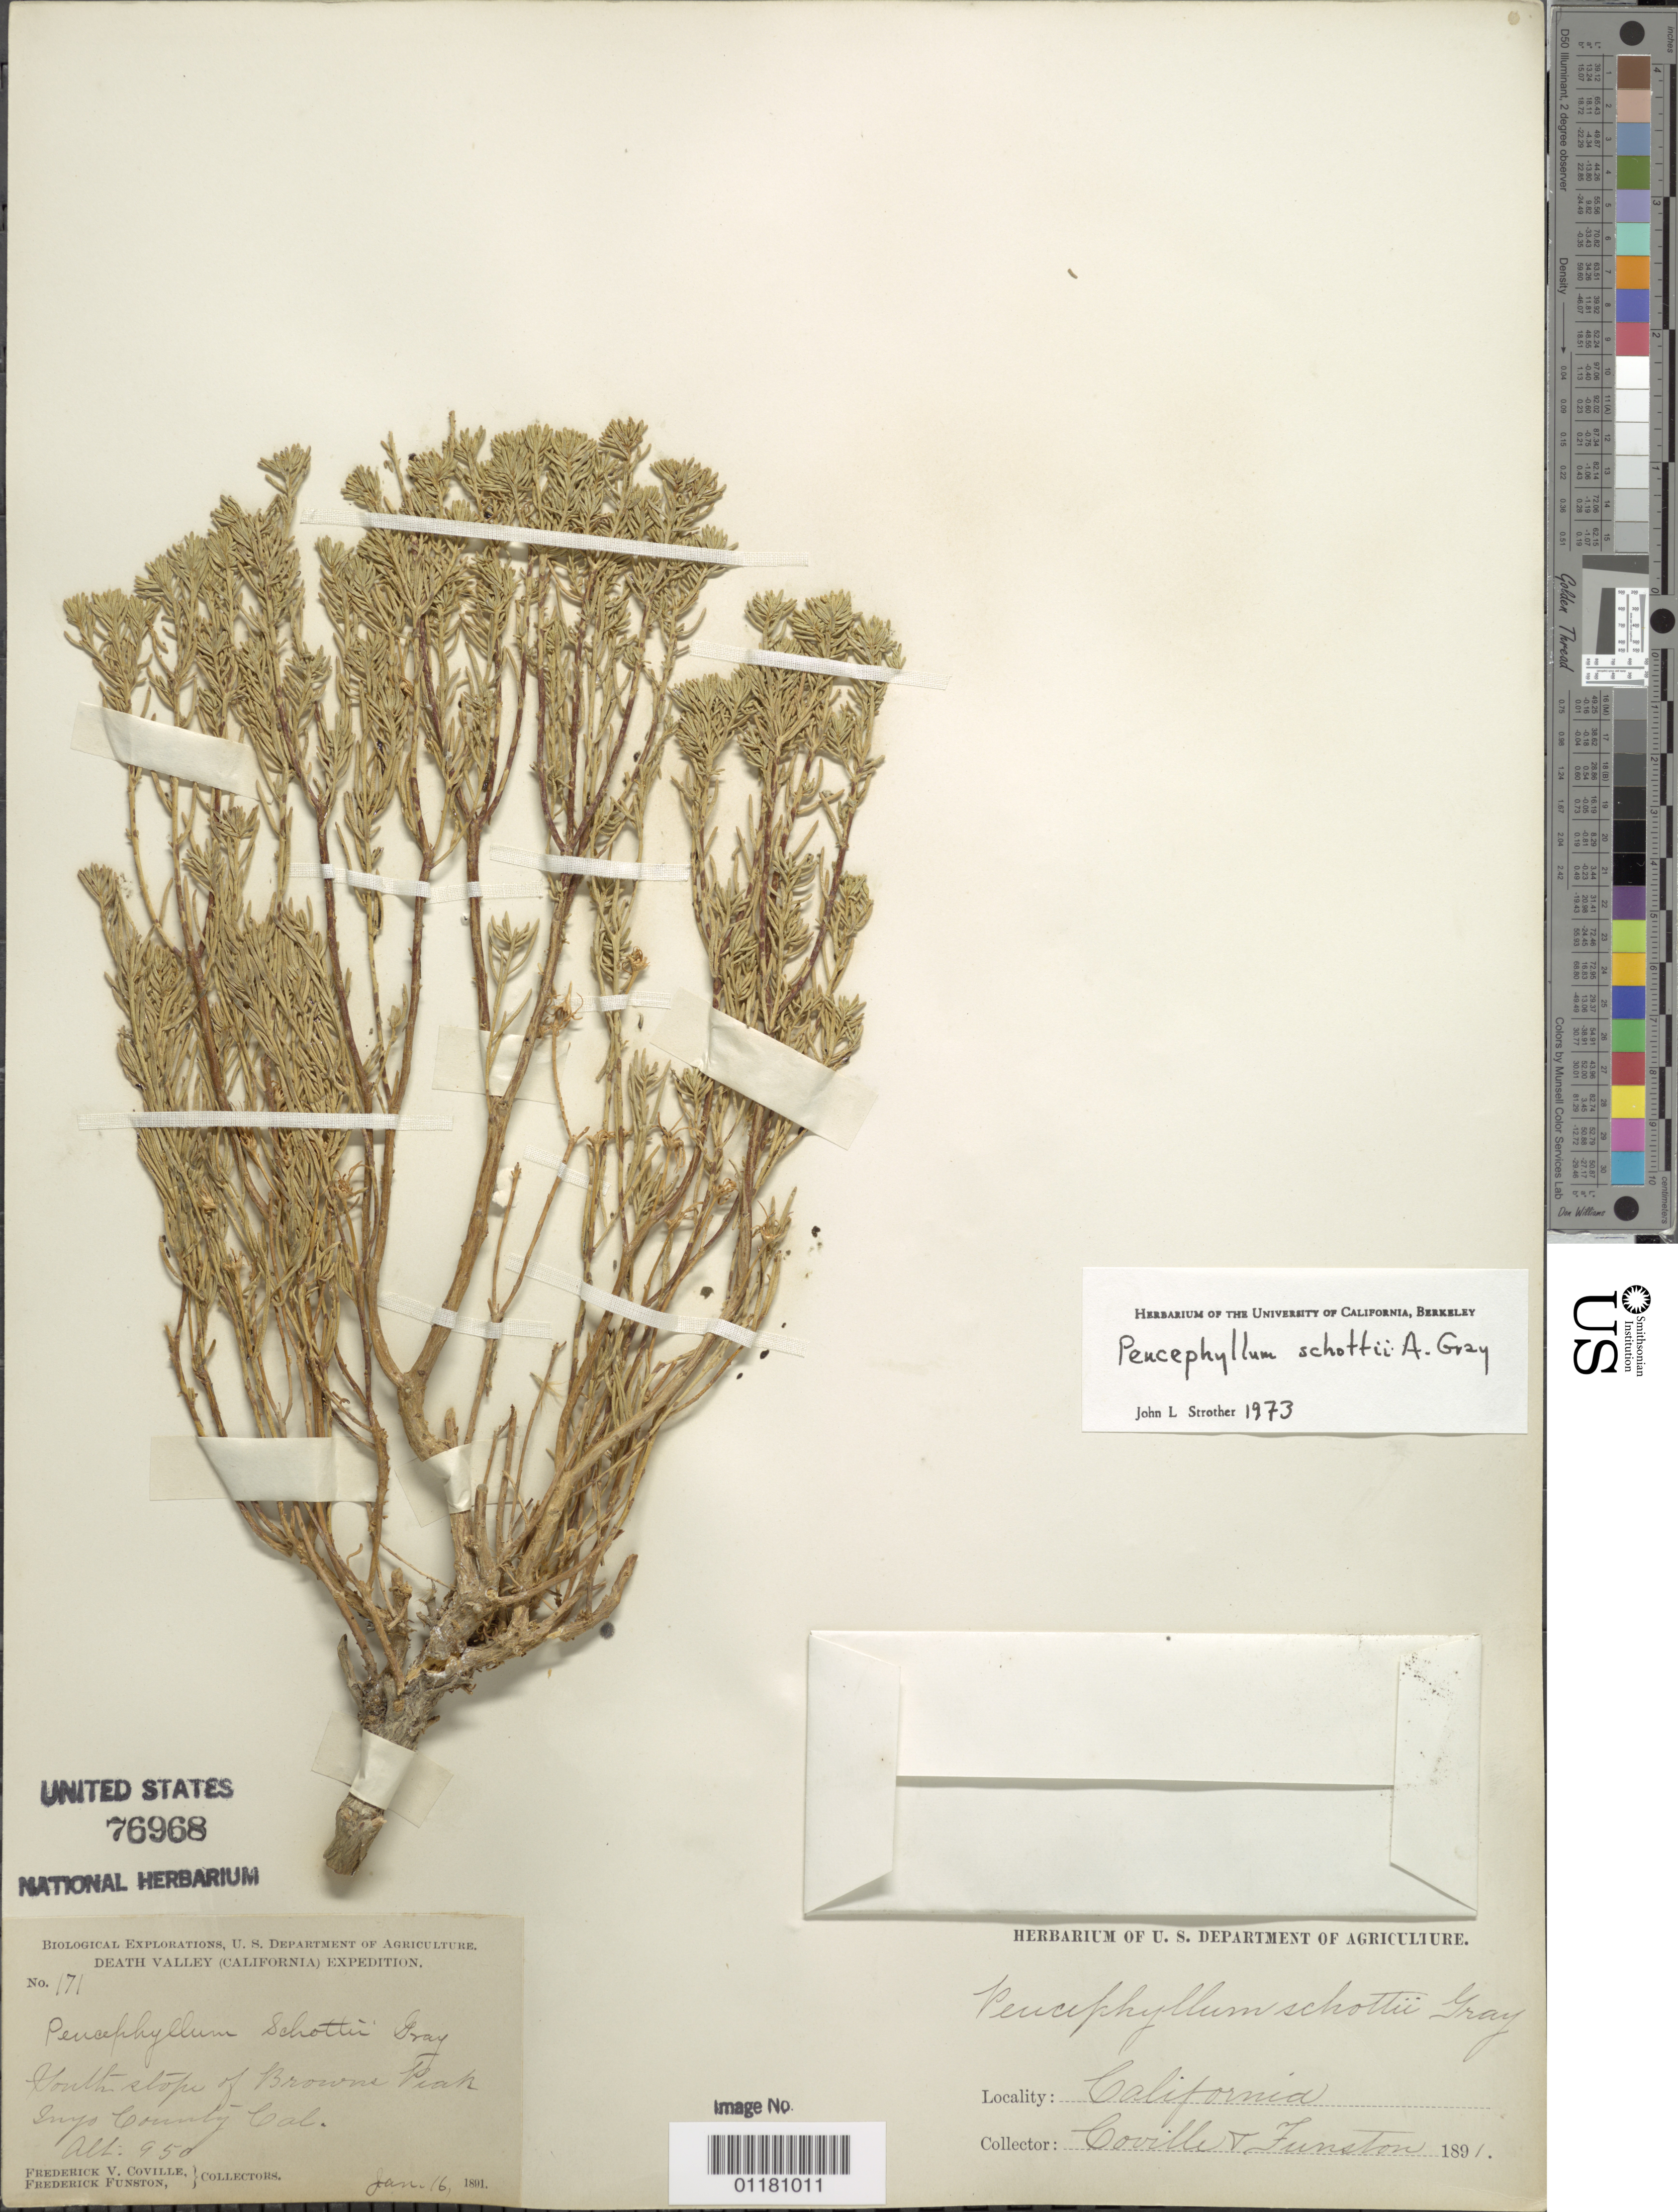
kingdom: Plantae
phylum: Tracheophyta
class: Magnoliopsida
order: Asterales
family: Asteraceae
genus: Peucephyllum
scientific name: Peucephyllum schottii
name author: A. Gray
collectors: F. V. Coville & F. Funston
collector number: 171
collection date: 1891-01-16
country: United States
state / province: California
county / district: Inyo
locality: South slope of Browns Peak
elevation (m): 950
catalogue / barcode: US 76968